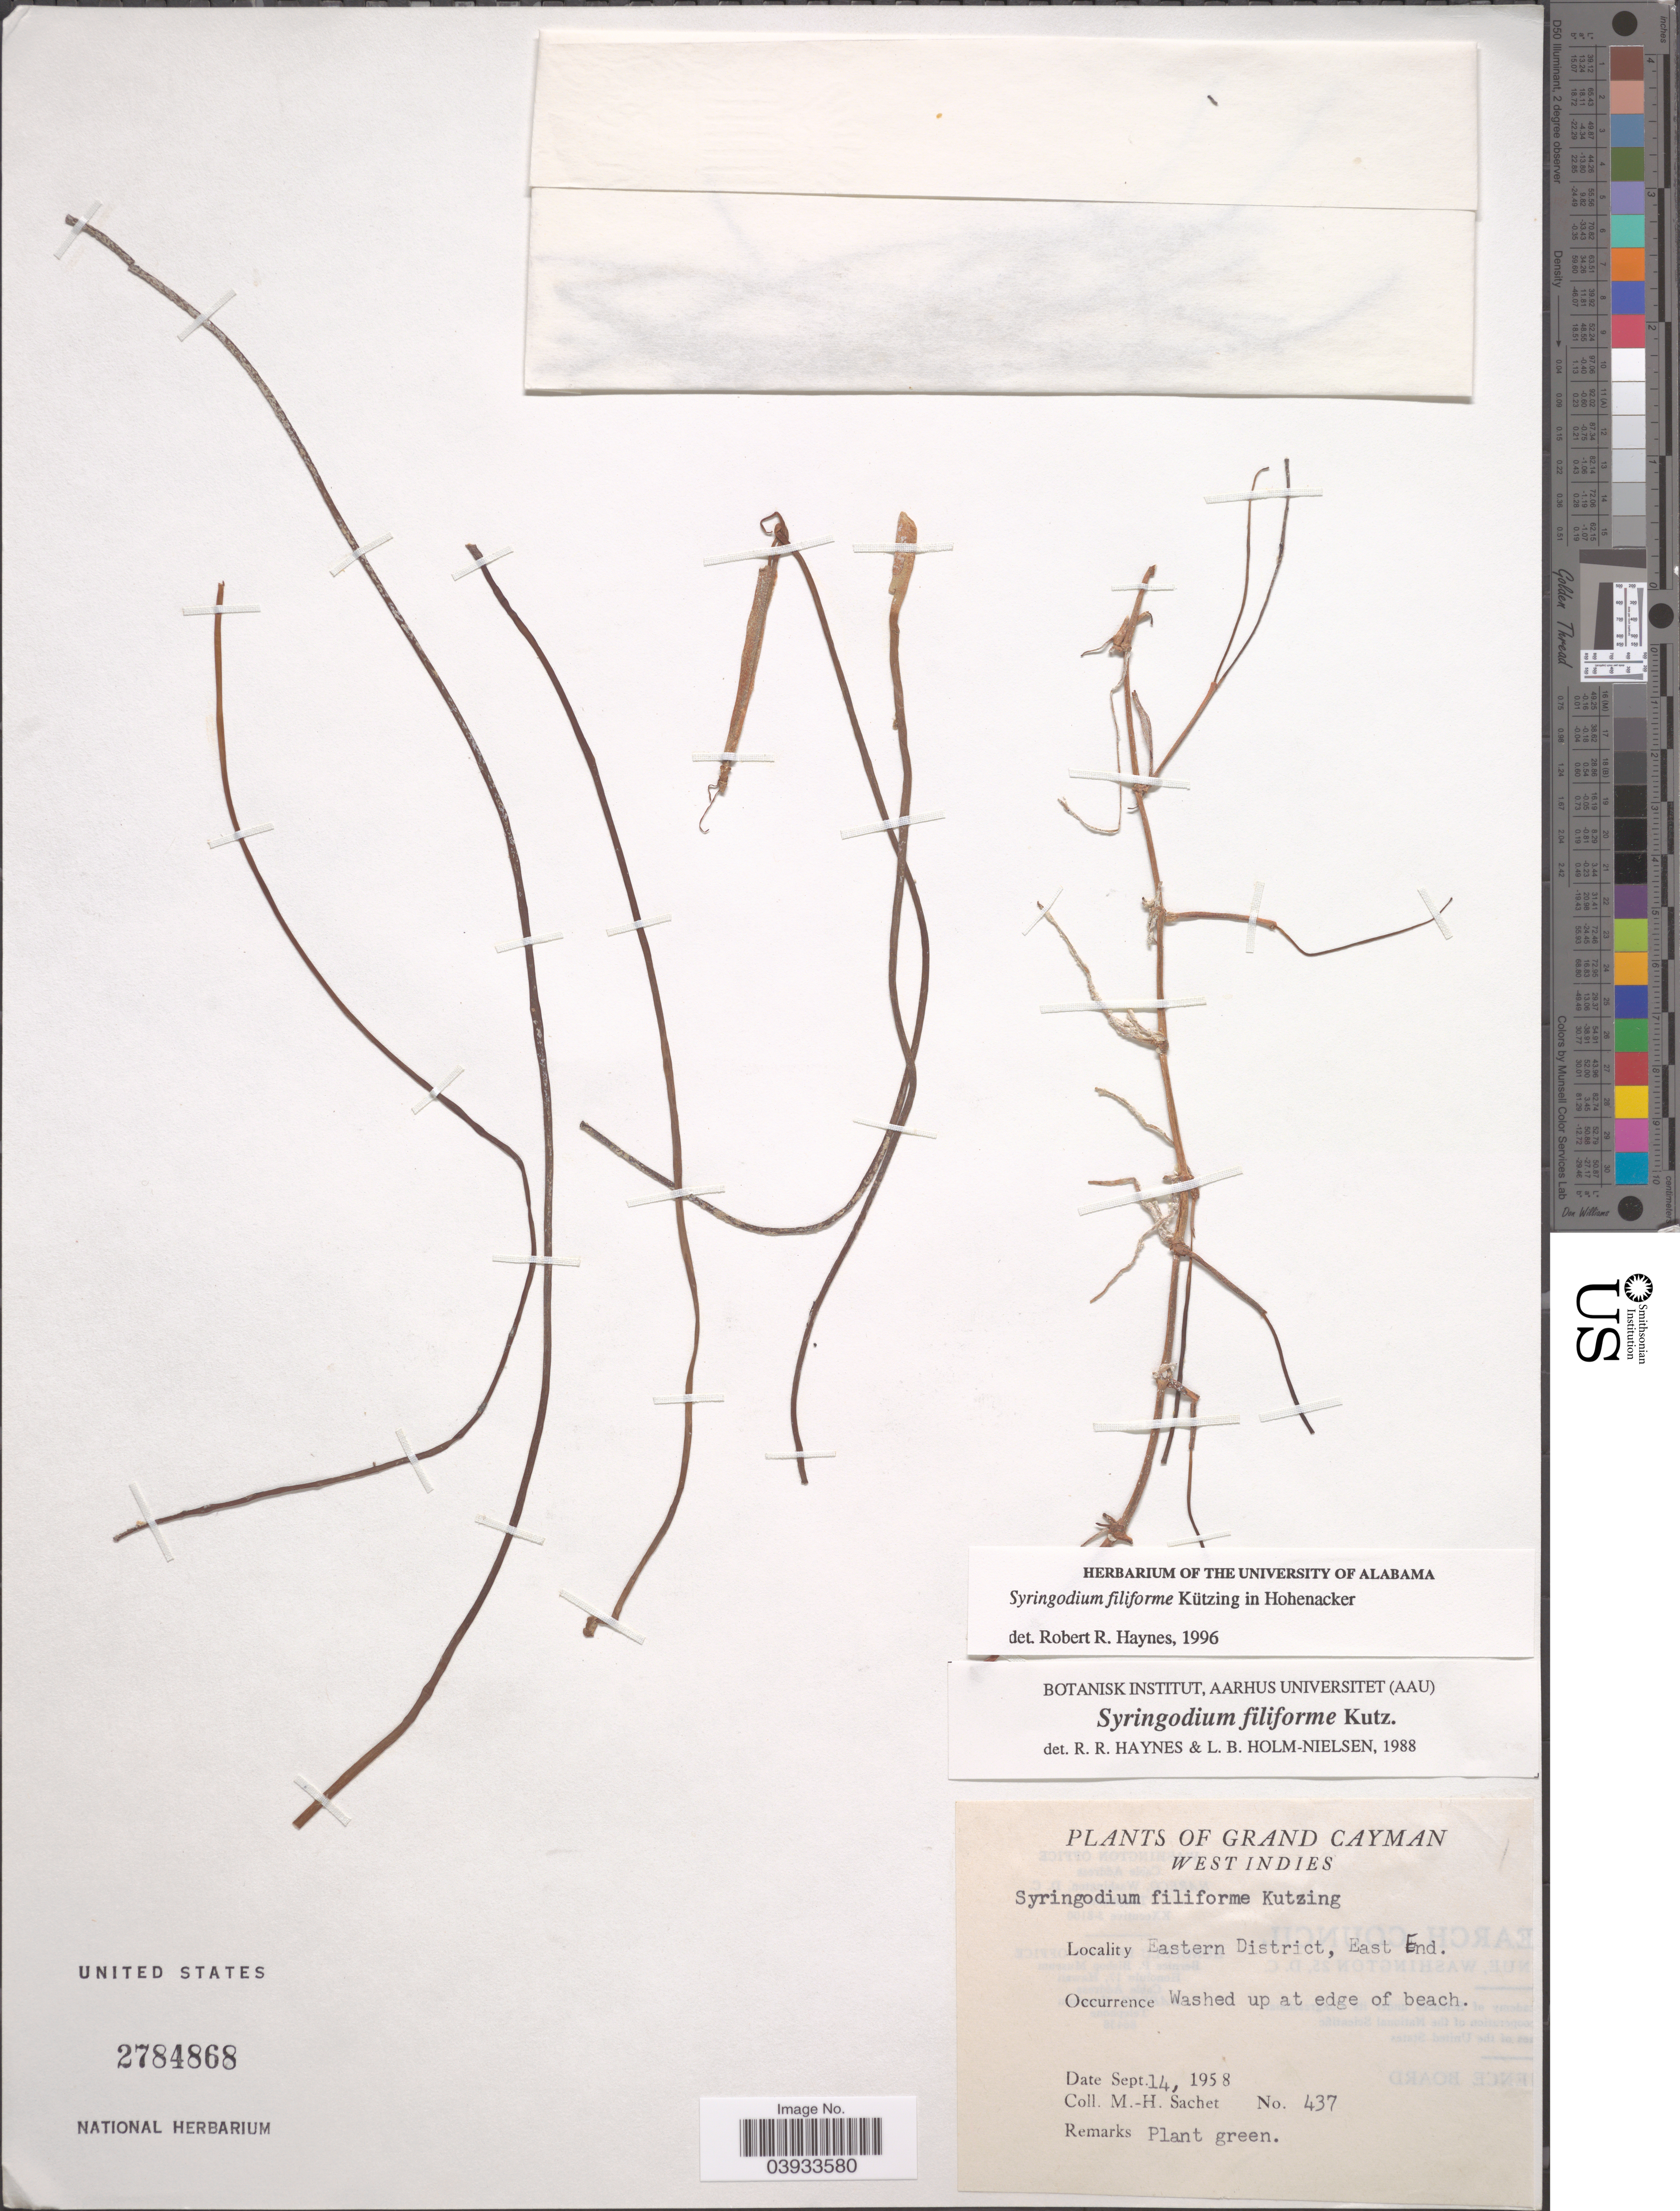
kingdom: Plantae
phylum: Tracheophyta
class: Liliopsida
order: Alismatales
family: Cymodoceaceae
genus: Syringodium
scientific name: Syringodium filiforme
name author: Kütz.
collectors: M.-H. Sachet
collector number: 437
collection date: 1958-09-14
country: Cayman Islands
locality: Grand Cayman. West Indies. Eastern District, East End.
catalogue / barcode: US 2784868